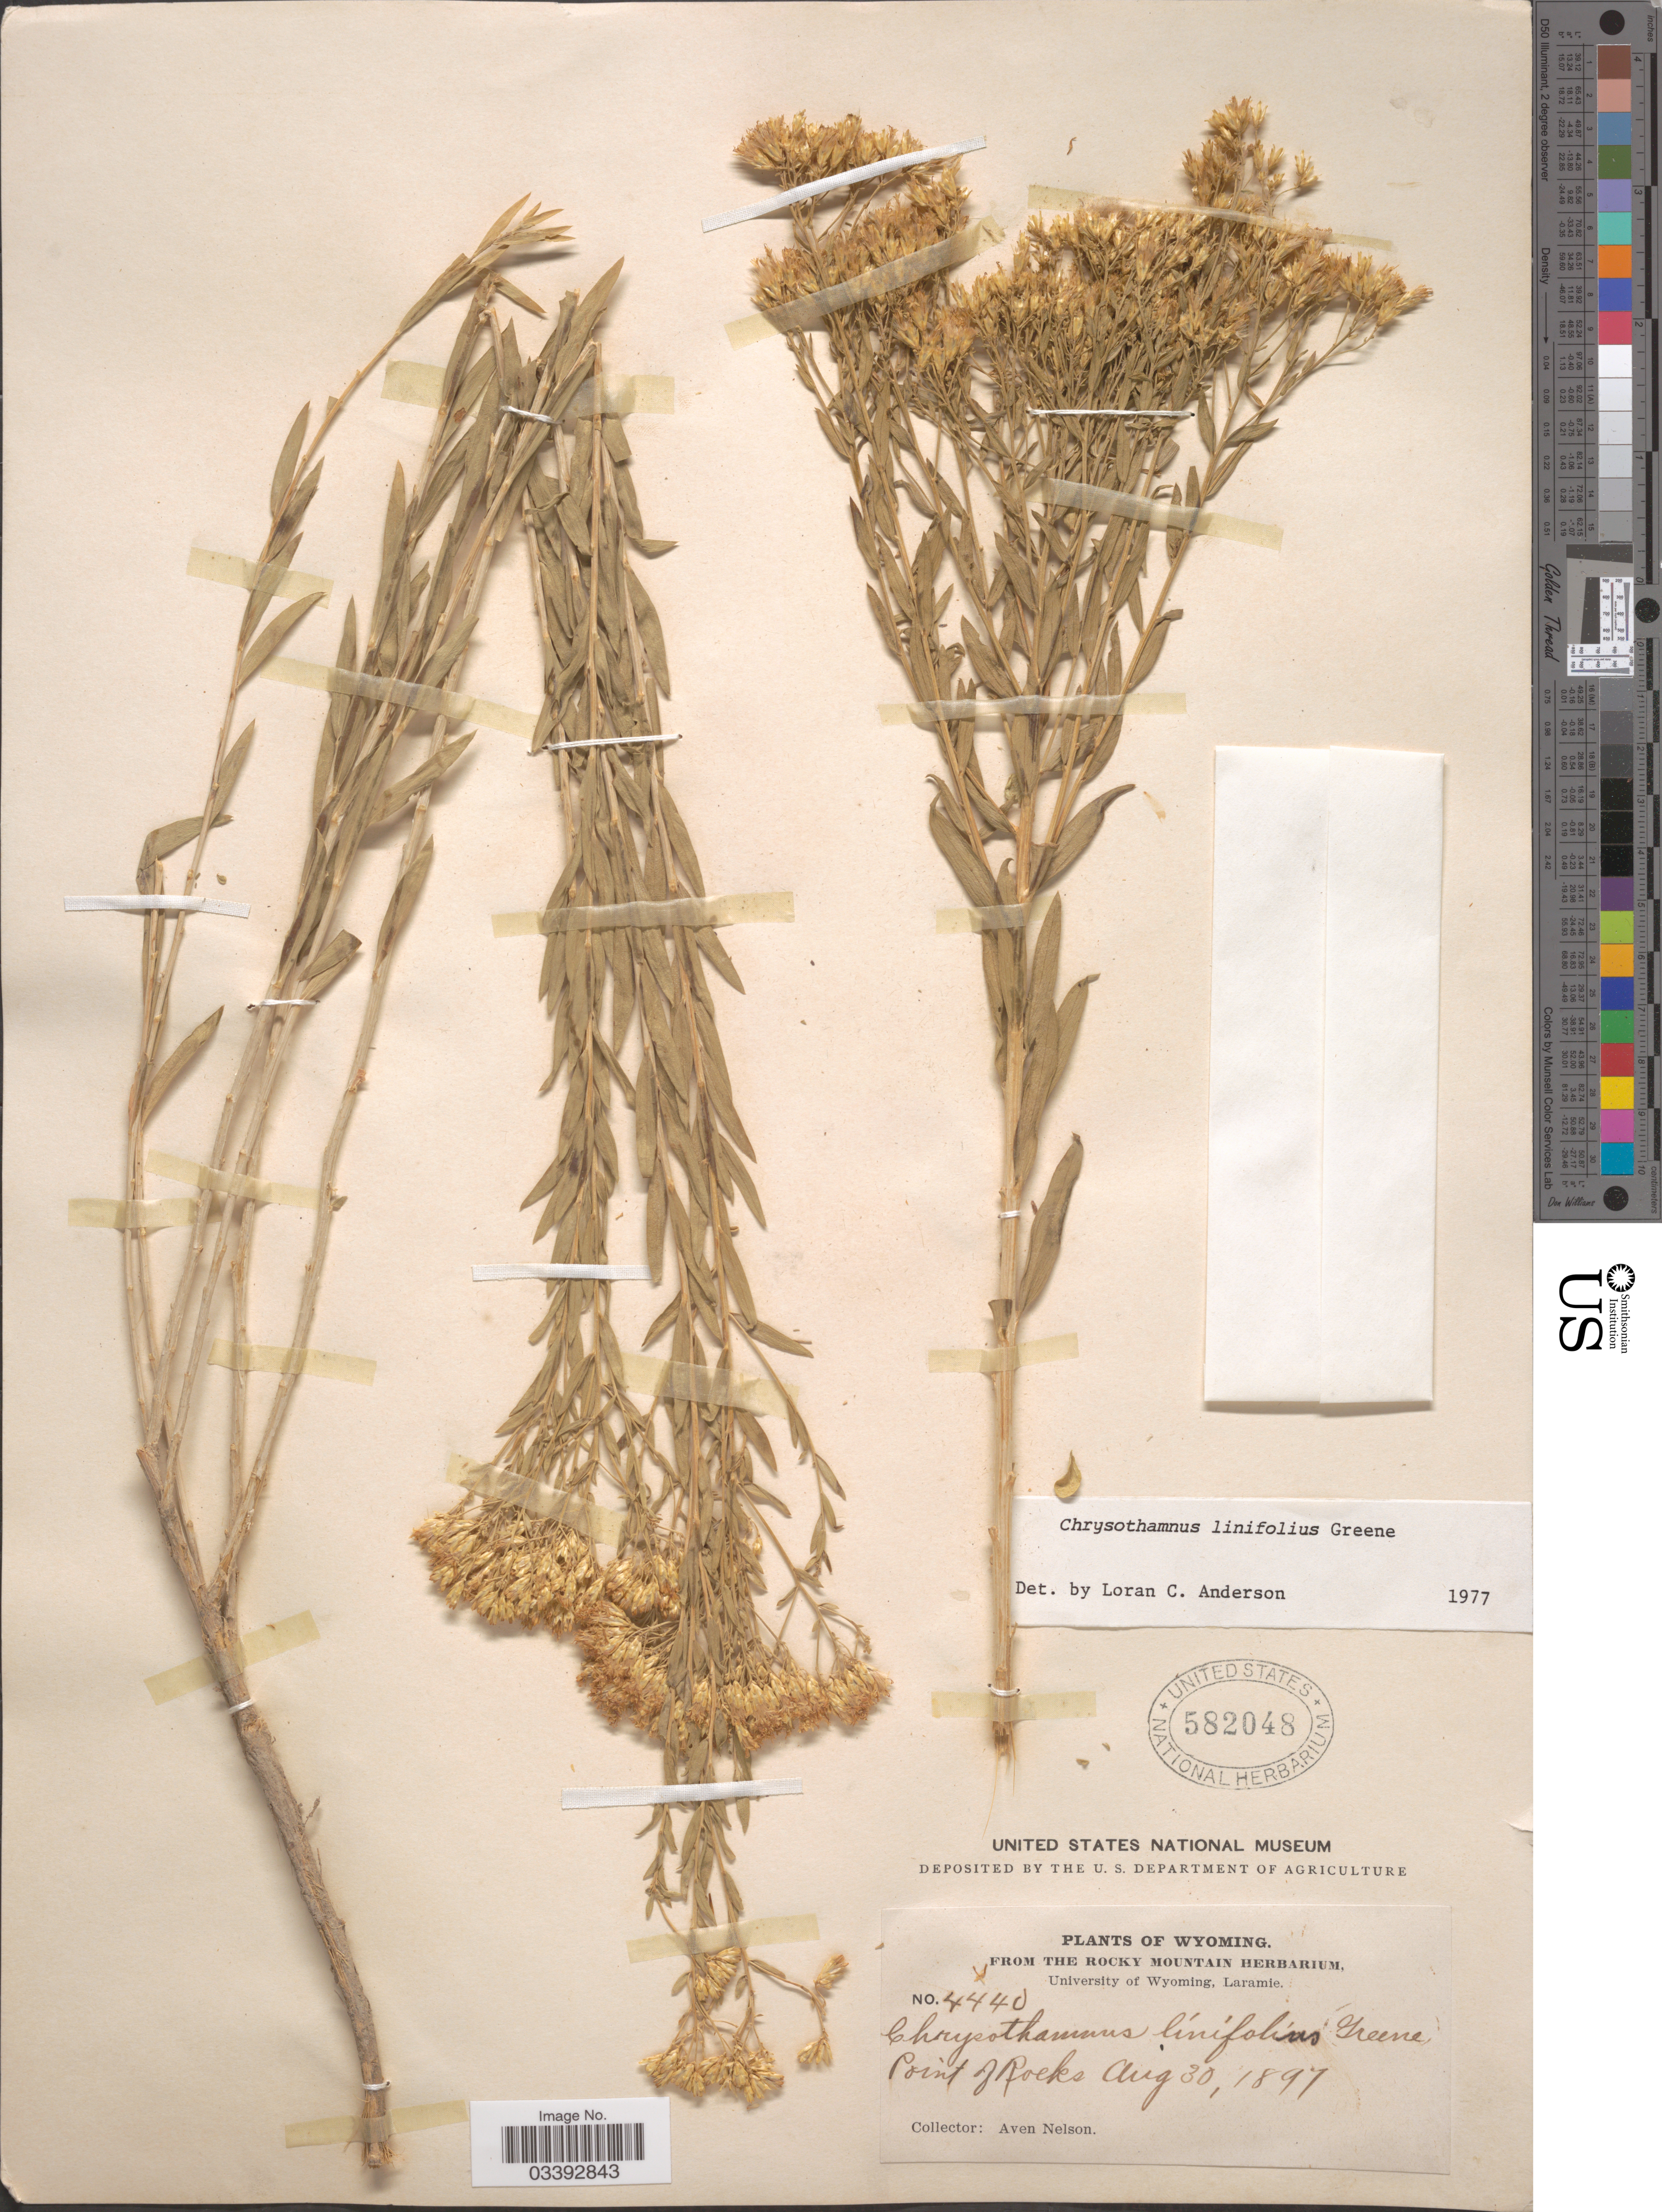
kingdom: Plantae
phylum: Tracheophyta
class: Magnoliopsida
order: Asterales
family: Asteraceae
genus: Chrysothamnus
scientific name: Chrysothamnus linifolius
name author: Greene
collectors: A. Nelson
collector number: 4440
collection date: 1897-08-30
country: United States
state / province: Wyoming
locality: Point of Rocks.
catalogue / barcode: US 582048